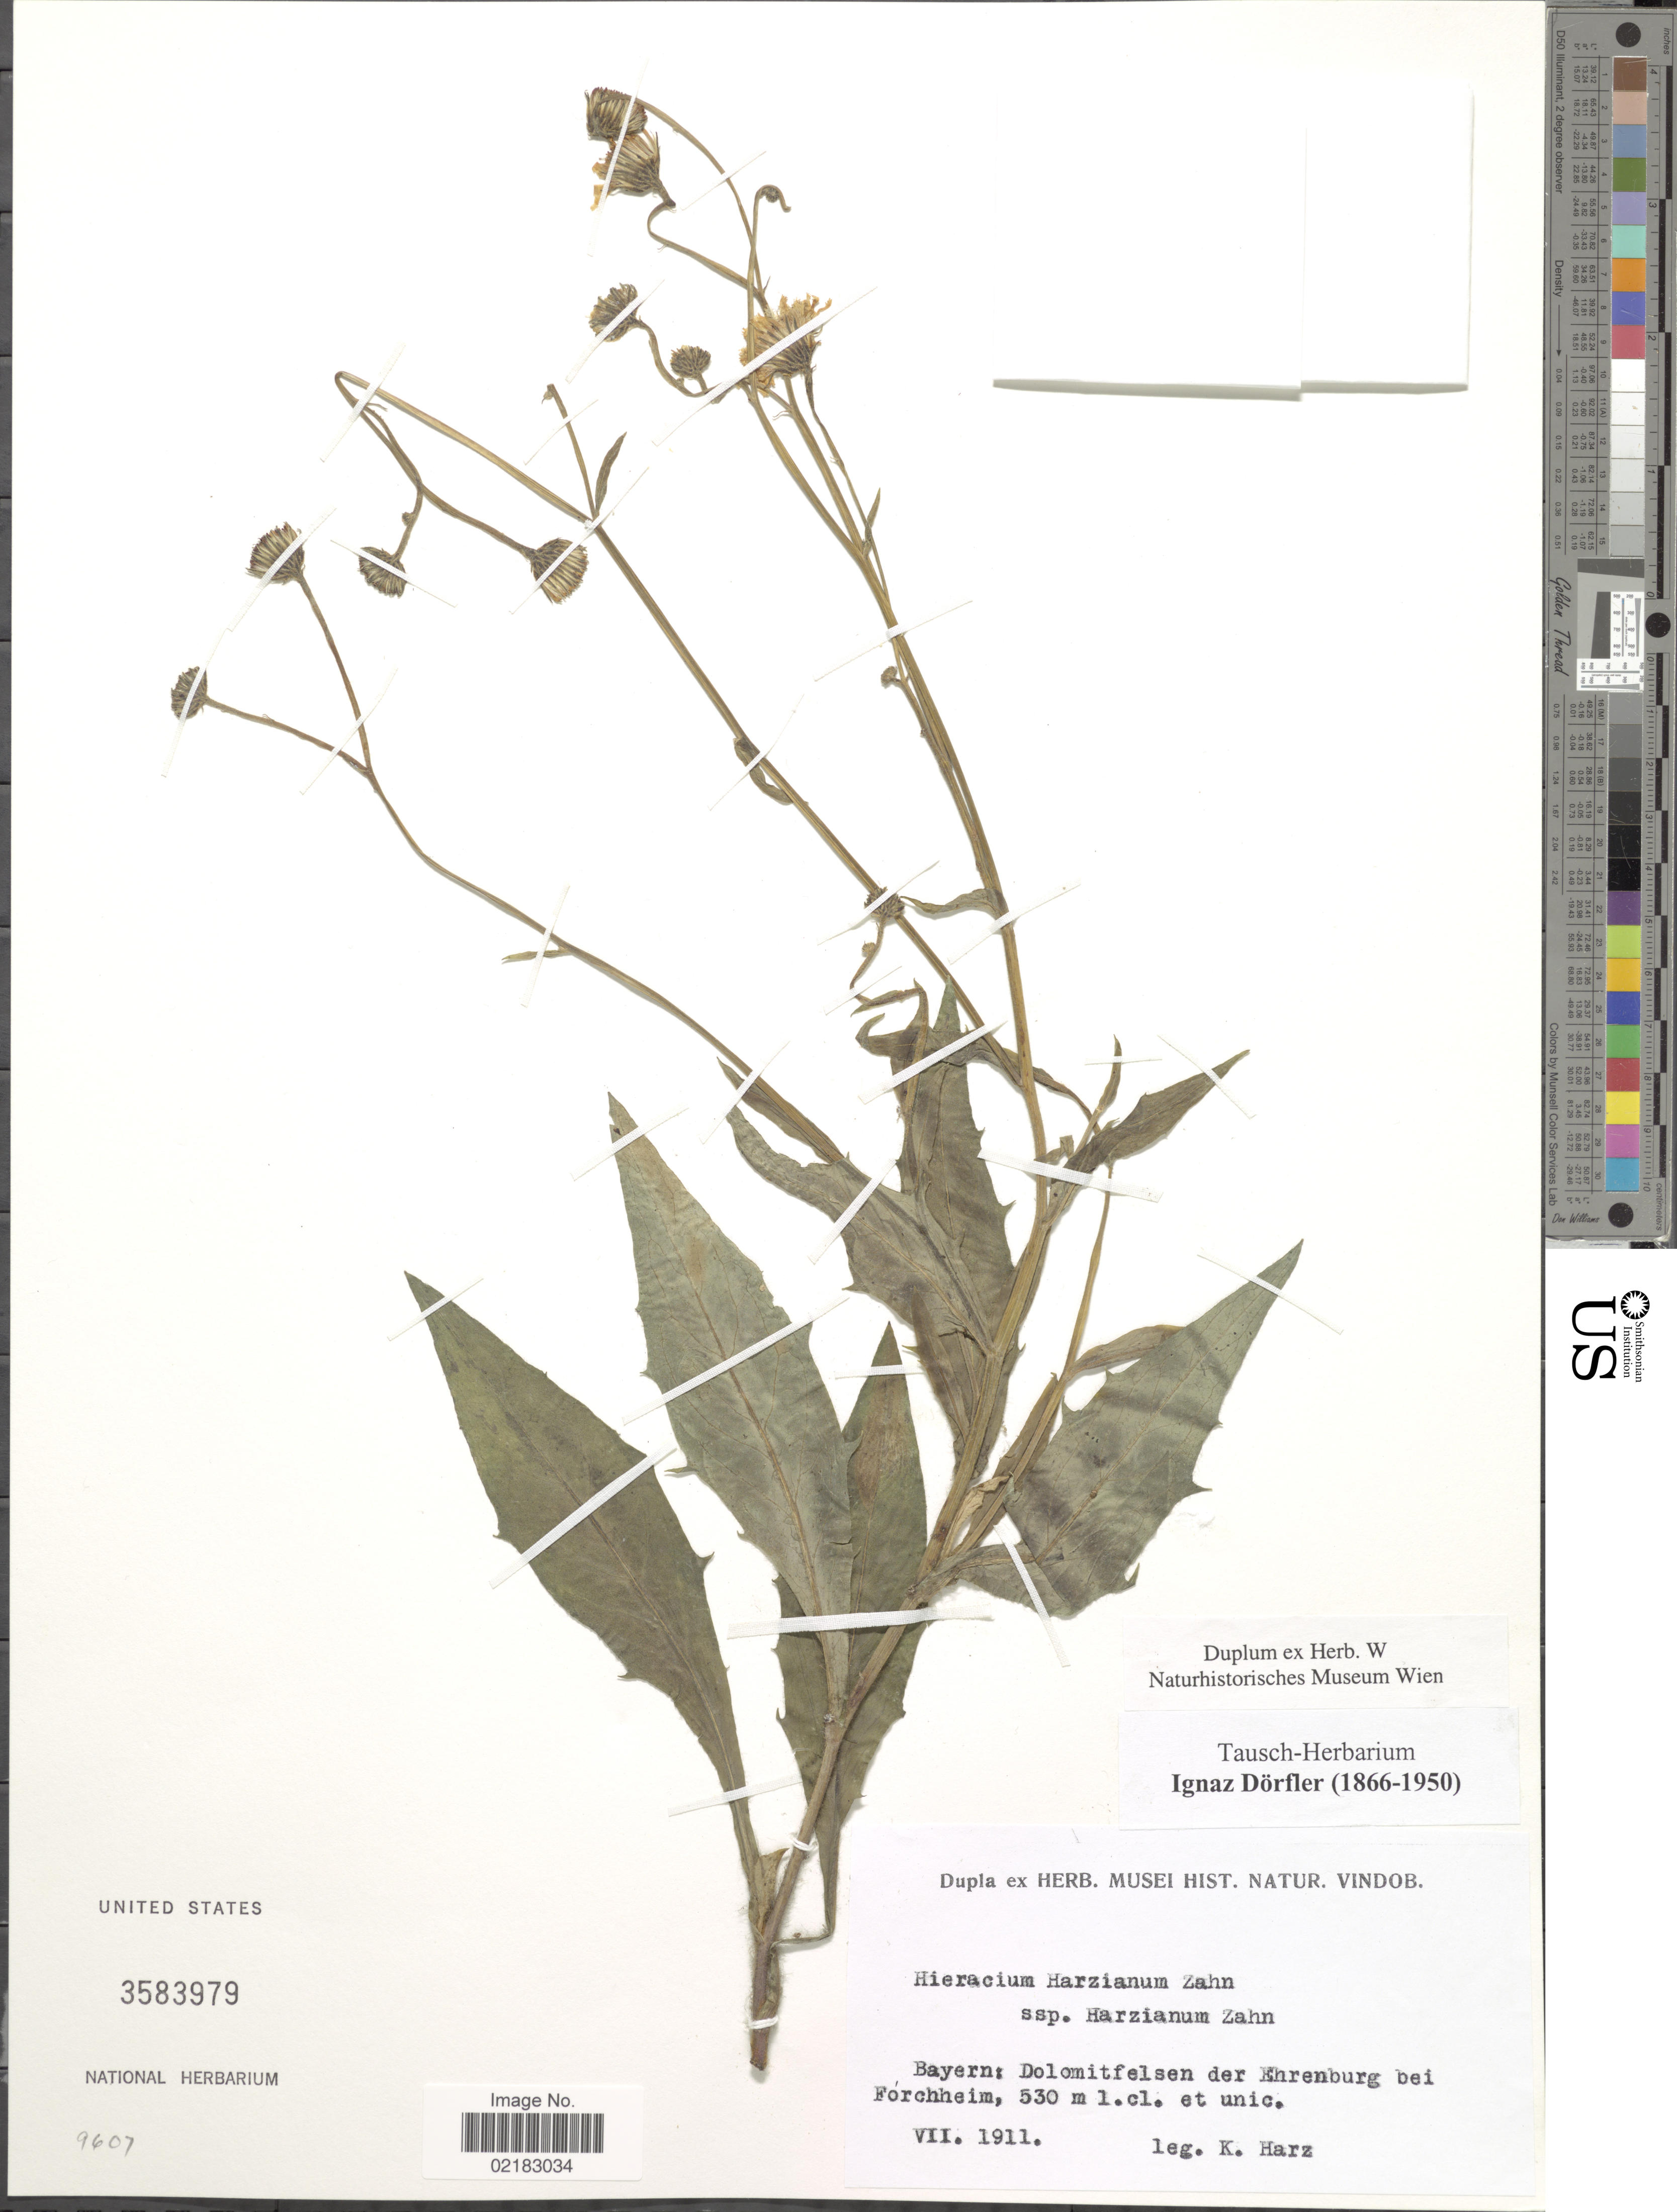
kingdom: Plantae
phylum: Tracheophyta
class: Magnoliopsida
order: Asterales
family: Asteraceae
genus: Hieracium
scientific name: Hieracium harzianum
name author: Zahn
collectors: -. Harz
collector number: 9607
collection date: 1911-07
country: Germany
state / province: Bayern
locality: Bayern: Dolomitfelsen der Ehrenburg bei Forchheim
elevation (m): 530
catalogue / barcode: US 3583979